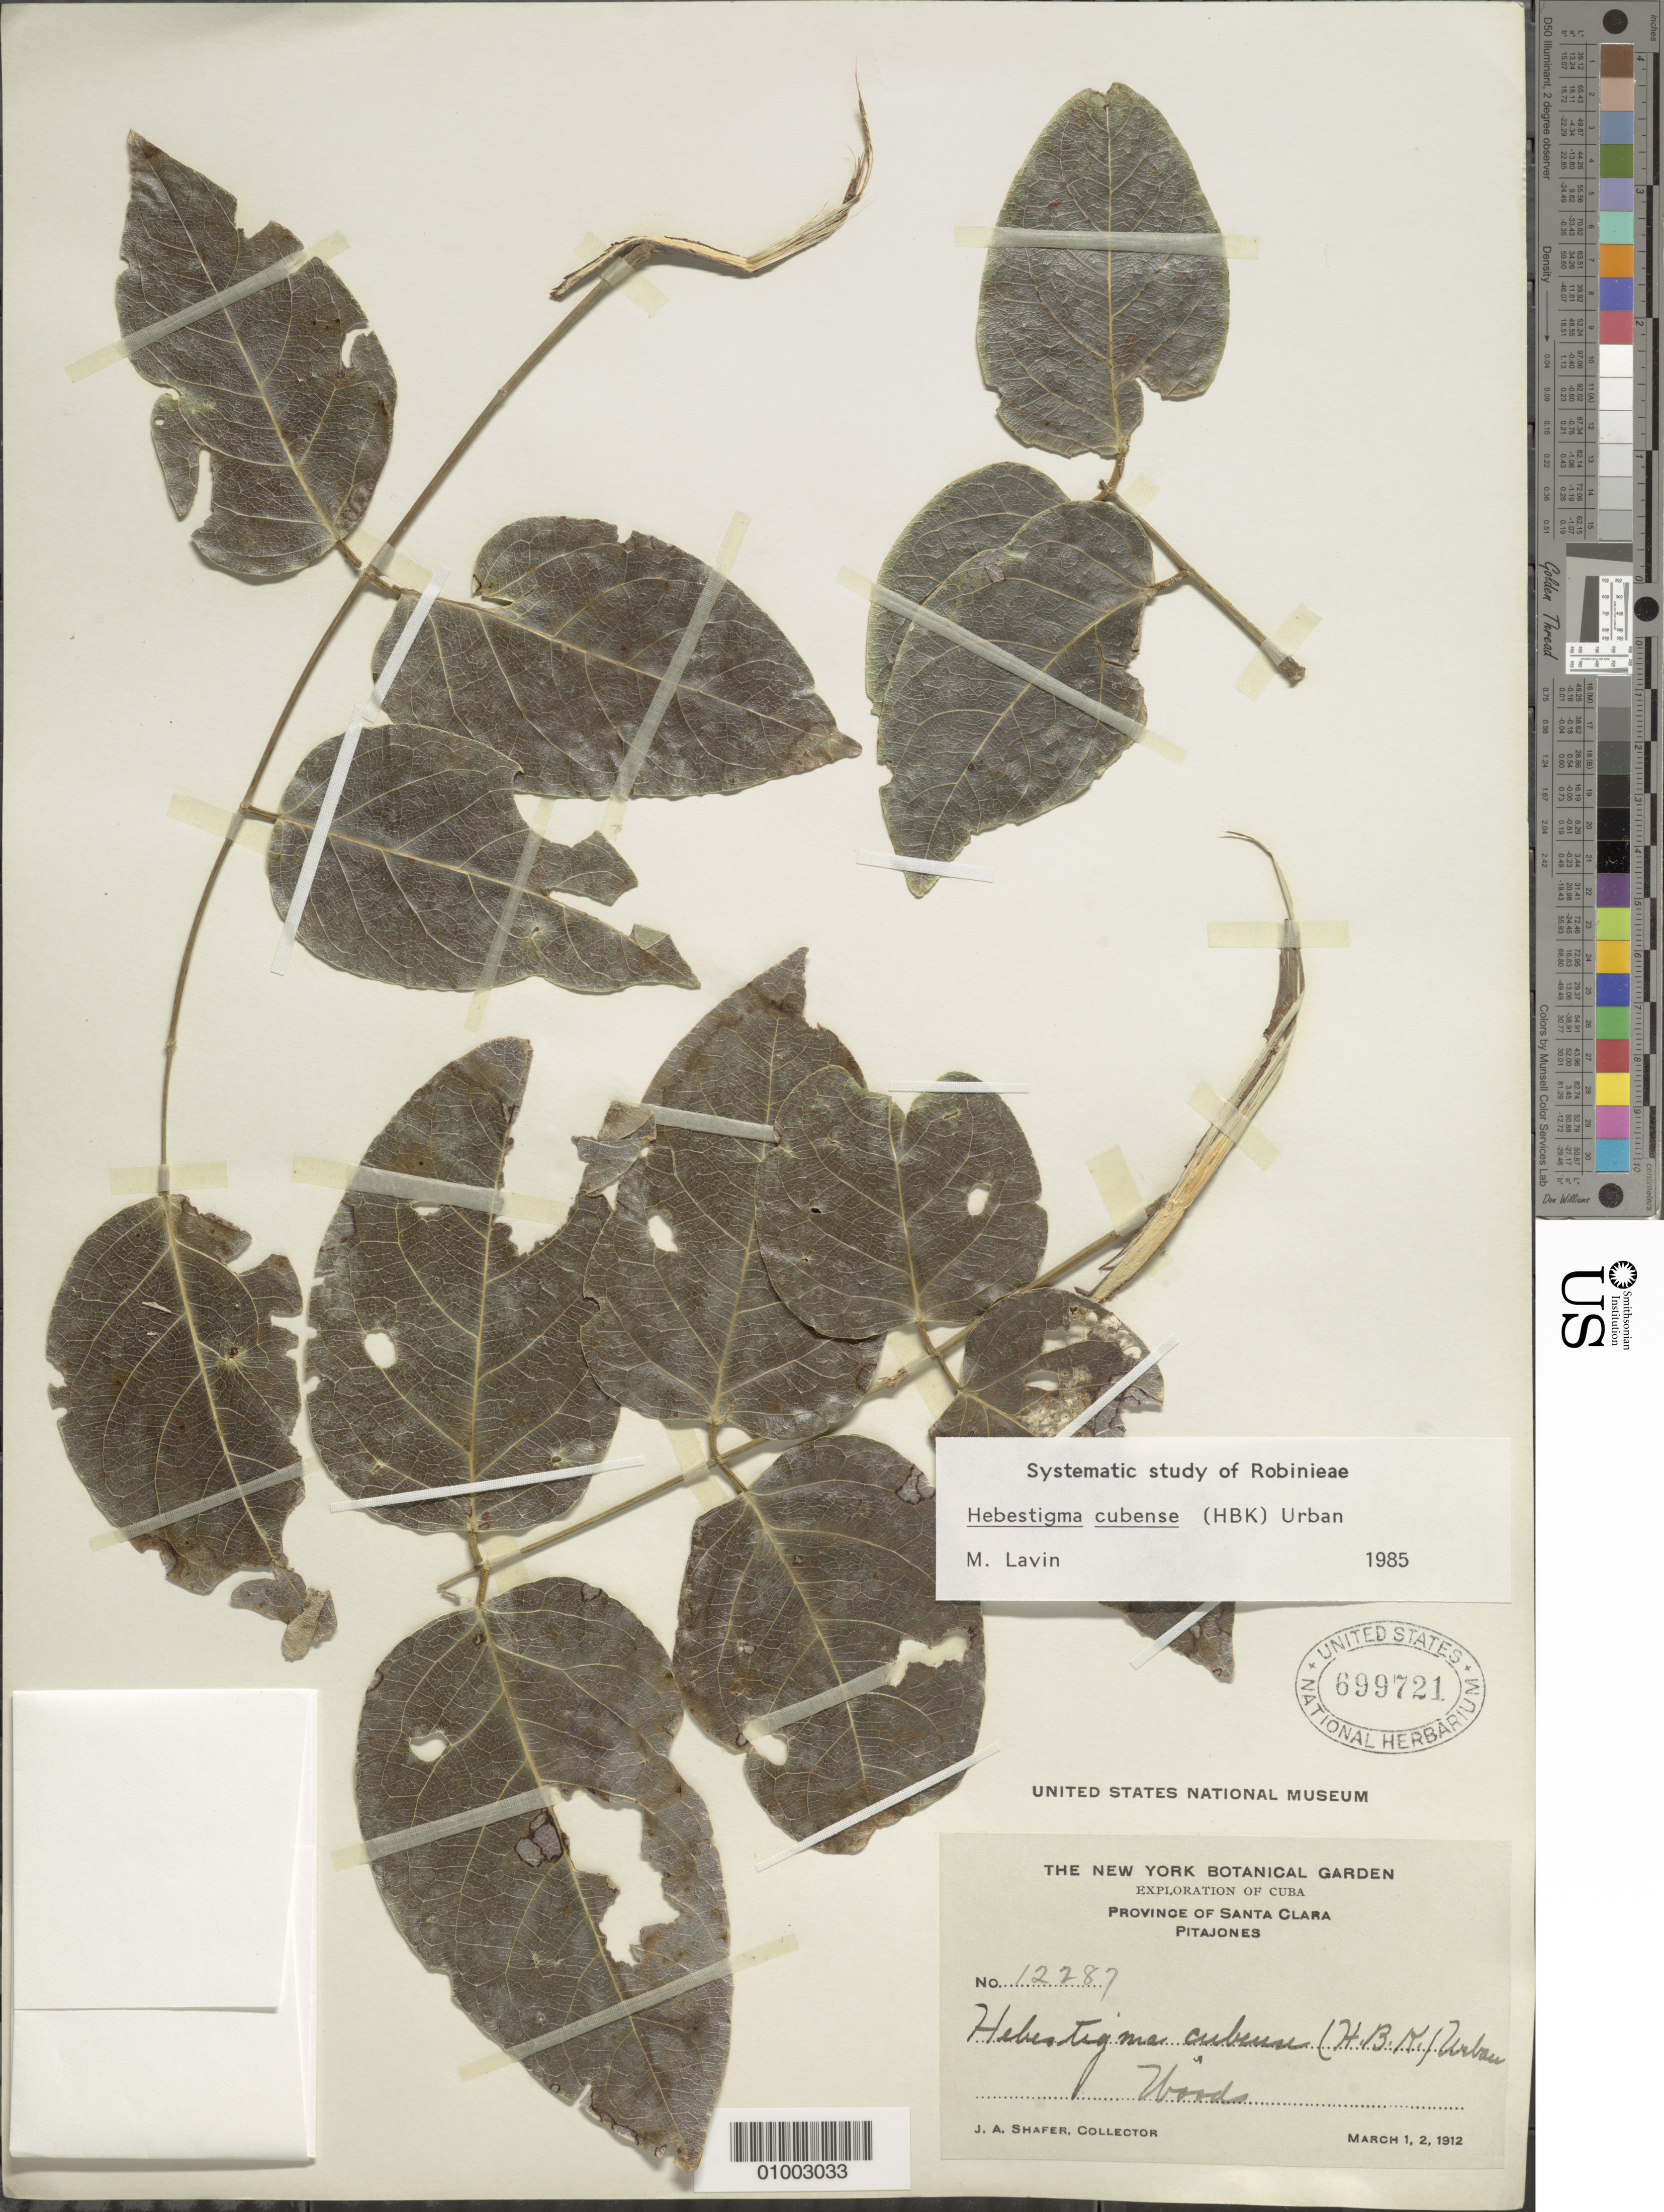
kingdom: Plantae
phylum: Tracheophyta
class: Magnoliopsida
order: Fabales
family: Fabaceae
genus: Hebestigma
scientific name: Hebestigma cubense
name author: (Kunth) Urb.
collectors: J. A. Shafer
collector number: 12287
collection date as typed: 01 Mar 1912 to 02 Mar 1912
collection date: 1912-03-01/1912-03-02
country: Cuba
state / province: Villa Clara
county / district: Santa Clara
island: Cuba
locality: Woods, Pitajones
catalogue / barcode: US 699721